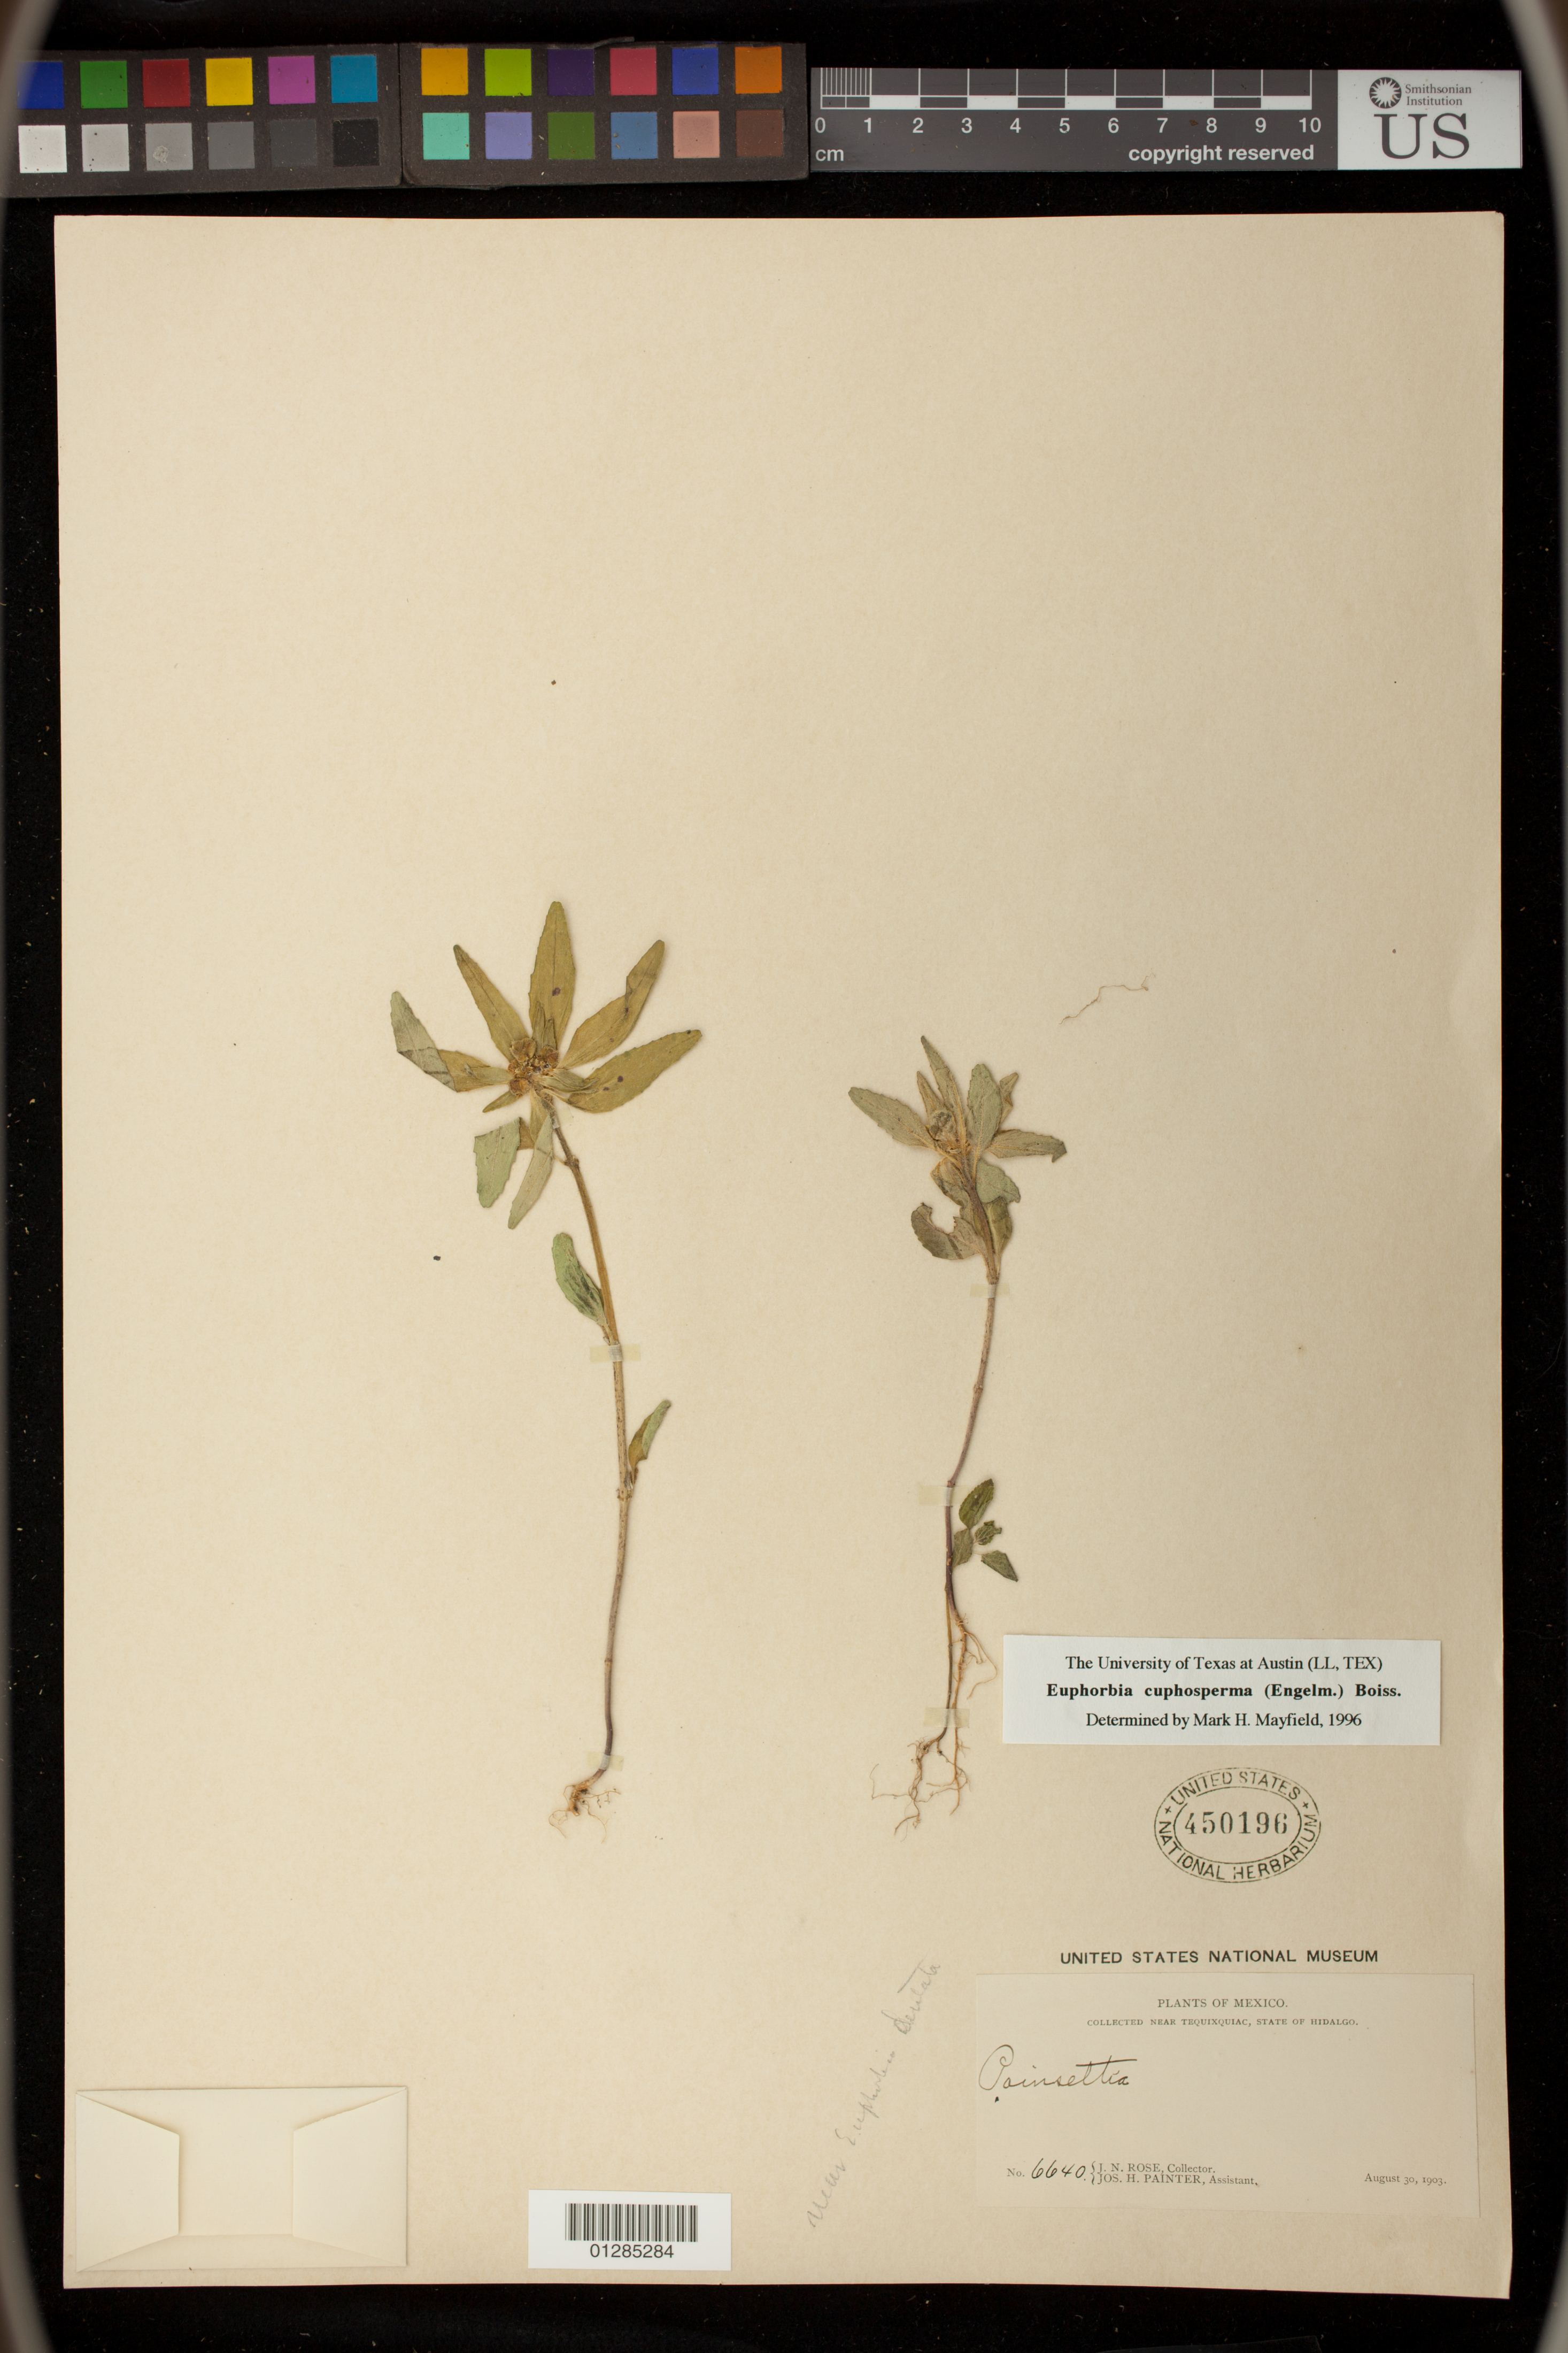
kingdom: Plantae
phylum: Tracheophyta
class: Magnoliopsida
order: Malpighiales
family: Euphorbiaceae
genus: Euphorbia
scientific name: Euphorbia cuphosperma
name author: (Engelm.) Boiss.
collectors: J. N. Rose & J. H. Painter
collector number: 6640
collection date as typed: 30 Aug 1903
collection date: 1903-08-30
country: Mexico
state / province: Hidalgo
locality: Near Tequixquiac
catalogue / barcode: US 450196